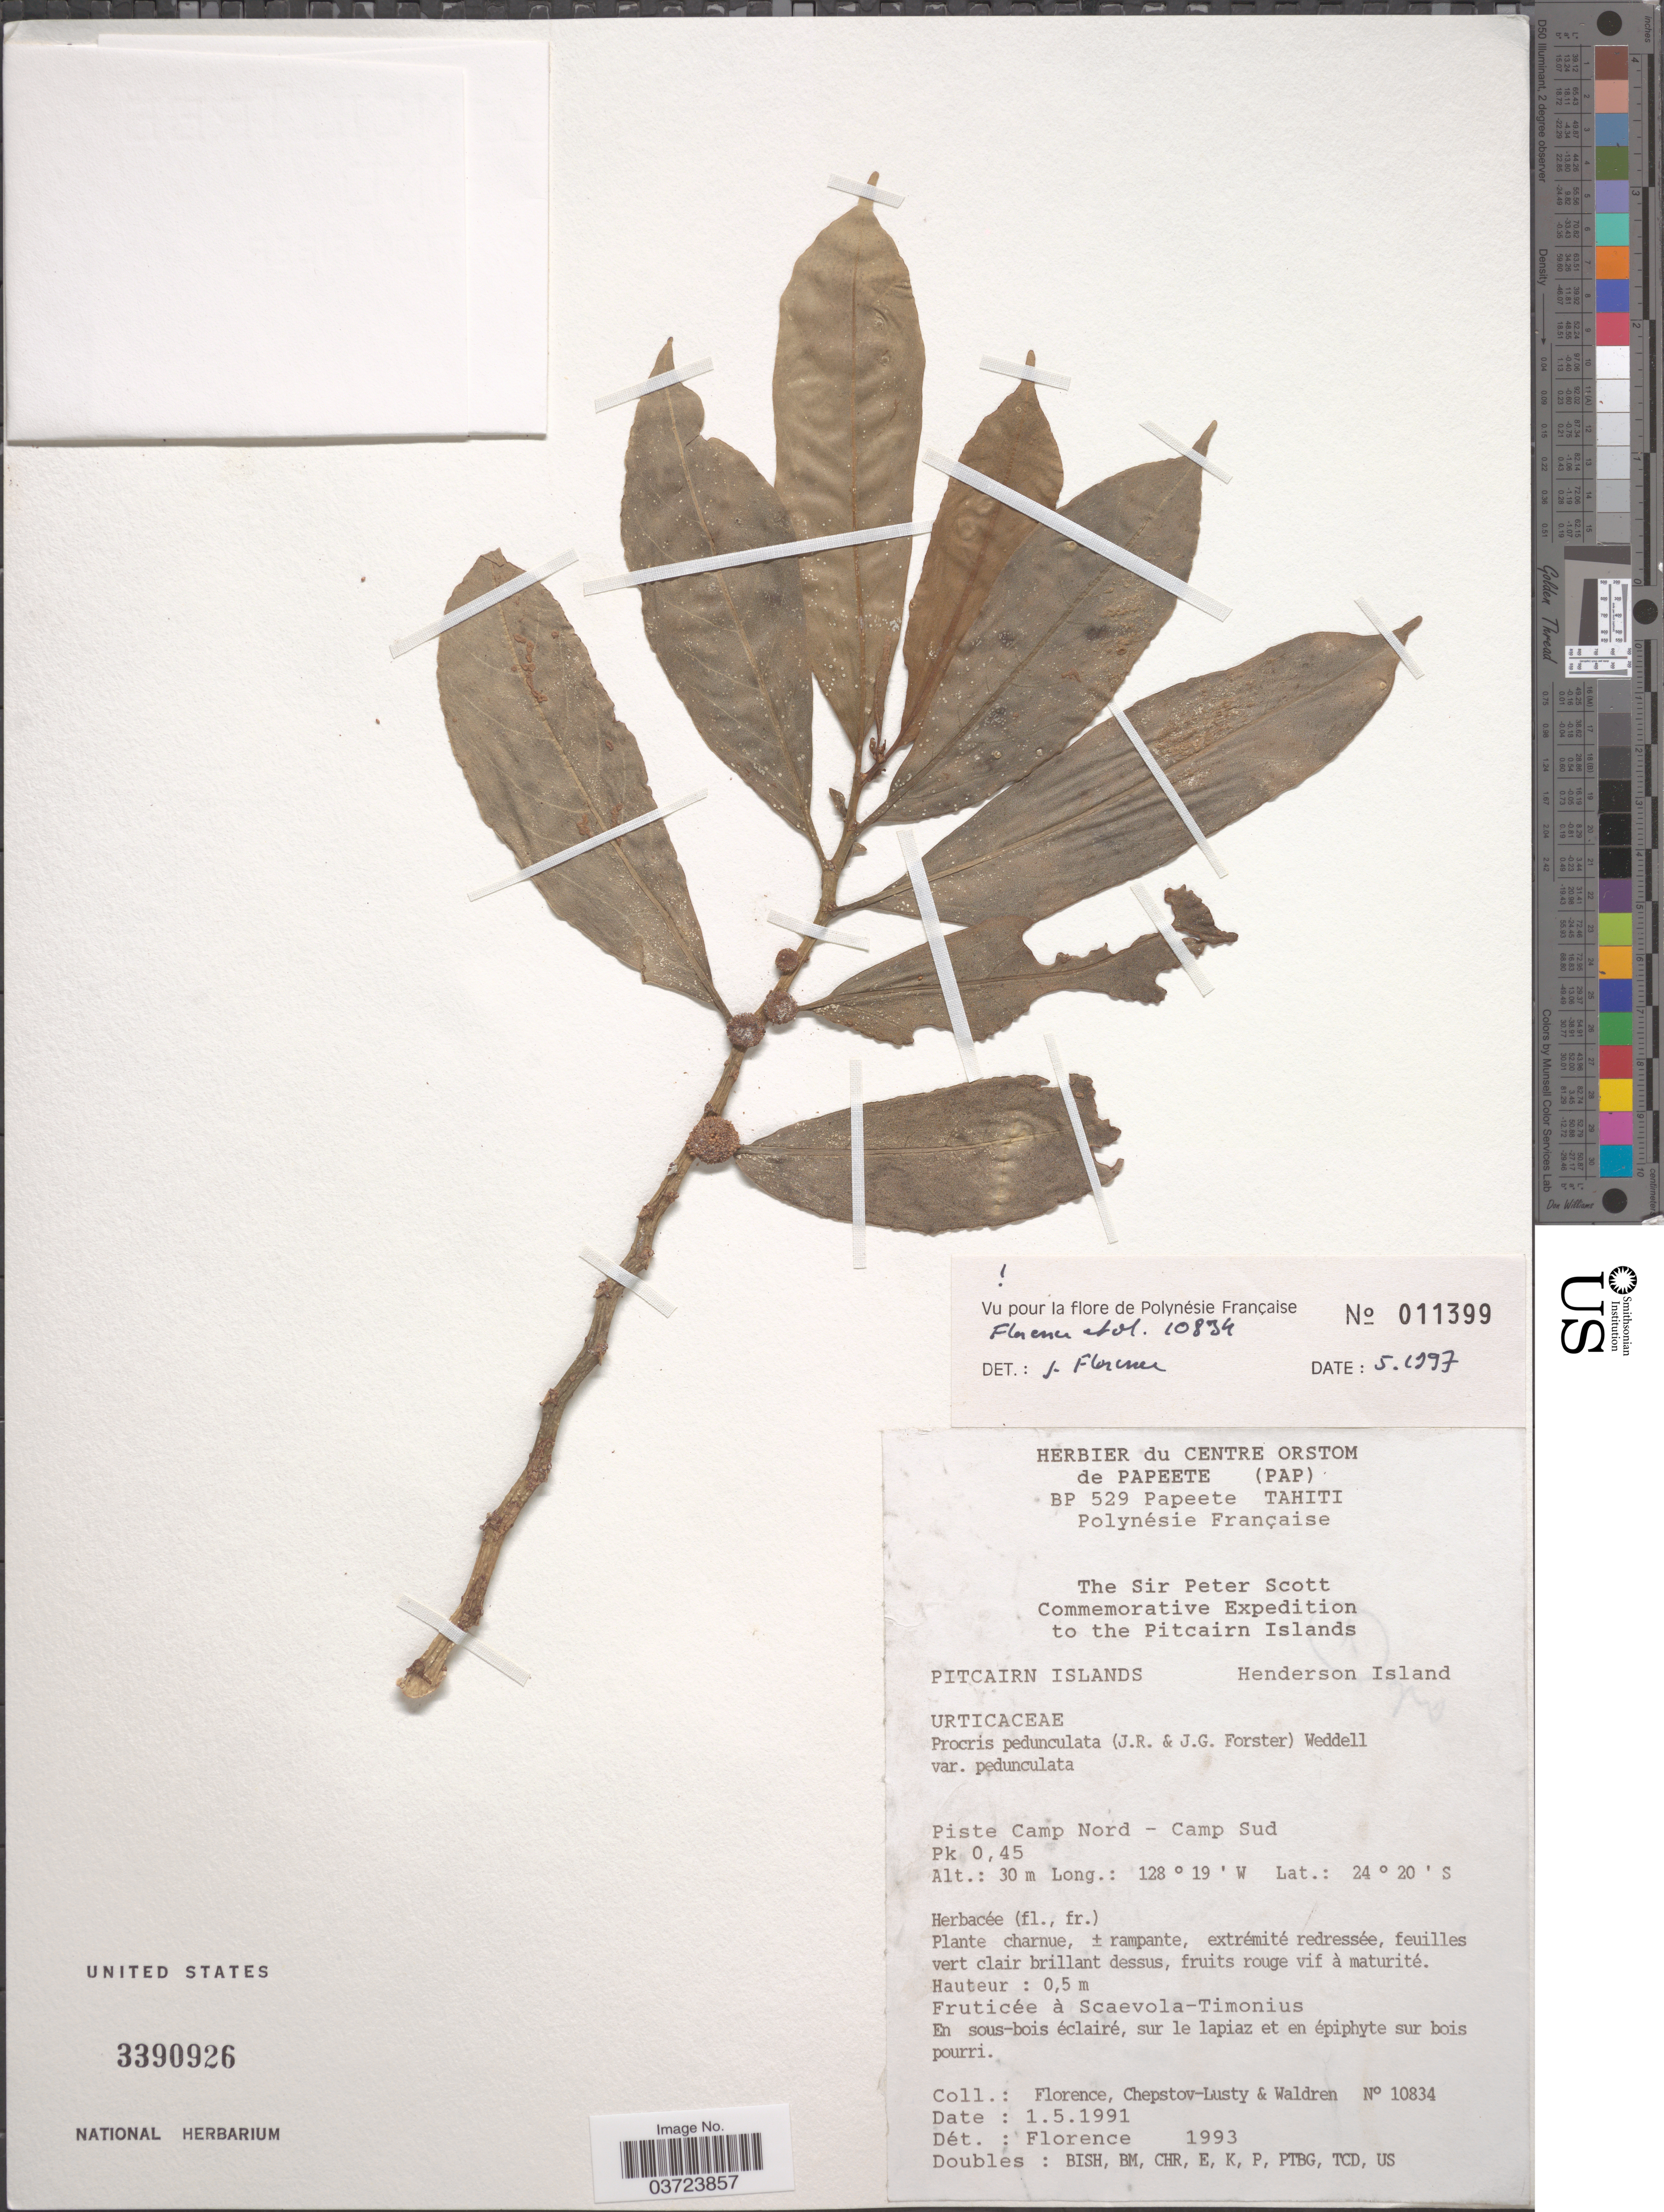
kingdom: Plantae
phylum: Tracheophyta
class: Magnoliopsida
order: Rosales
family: Urticaceae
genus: Procris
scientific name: Procris pedunculata var. pedunculata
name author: (J.R. Forst. & G. Forst.) Wedd.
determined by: Florence, J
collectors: -. Florence, -. Chepstov-lusty & Waldren, --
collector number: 10834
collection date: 1991-05-01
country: Pitcairn Islands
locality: Henderson Island. Piste Camp Nord - Camp Sud Pk 0,45.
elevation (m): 30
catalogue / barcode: US 3390926